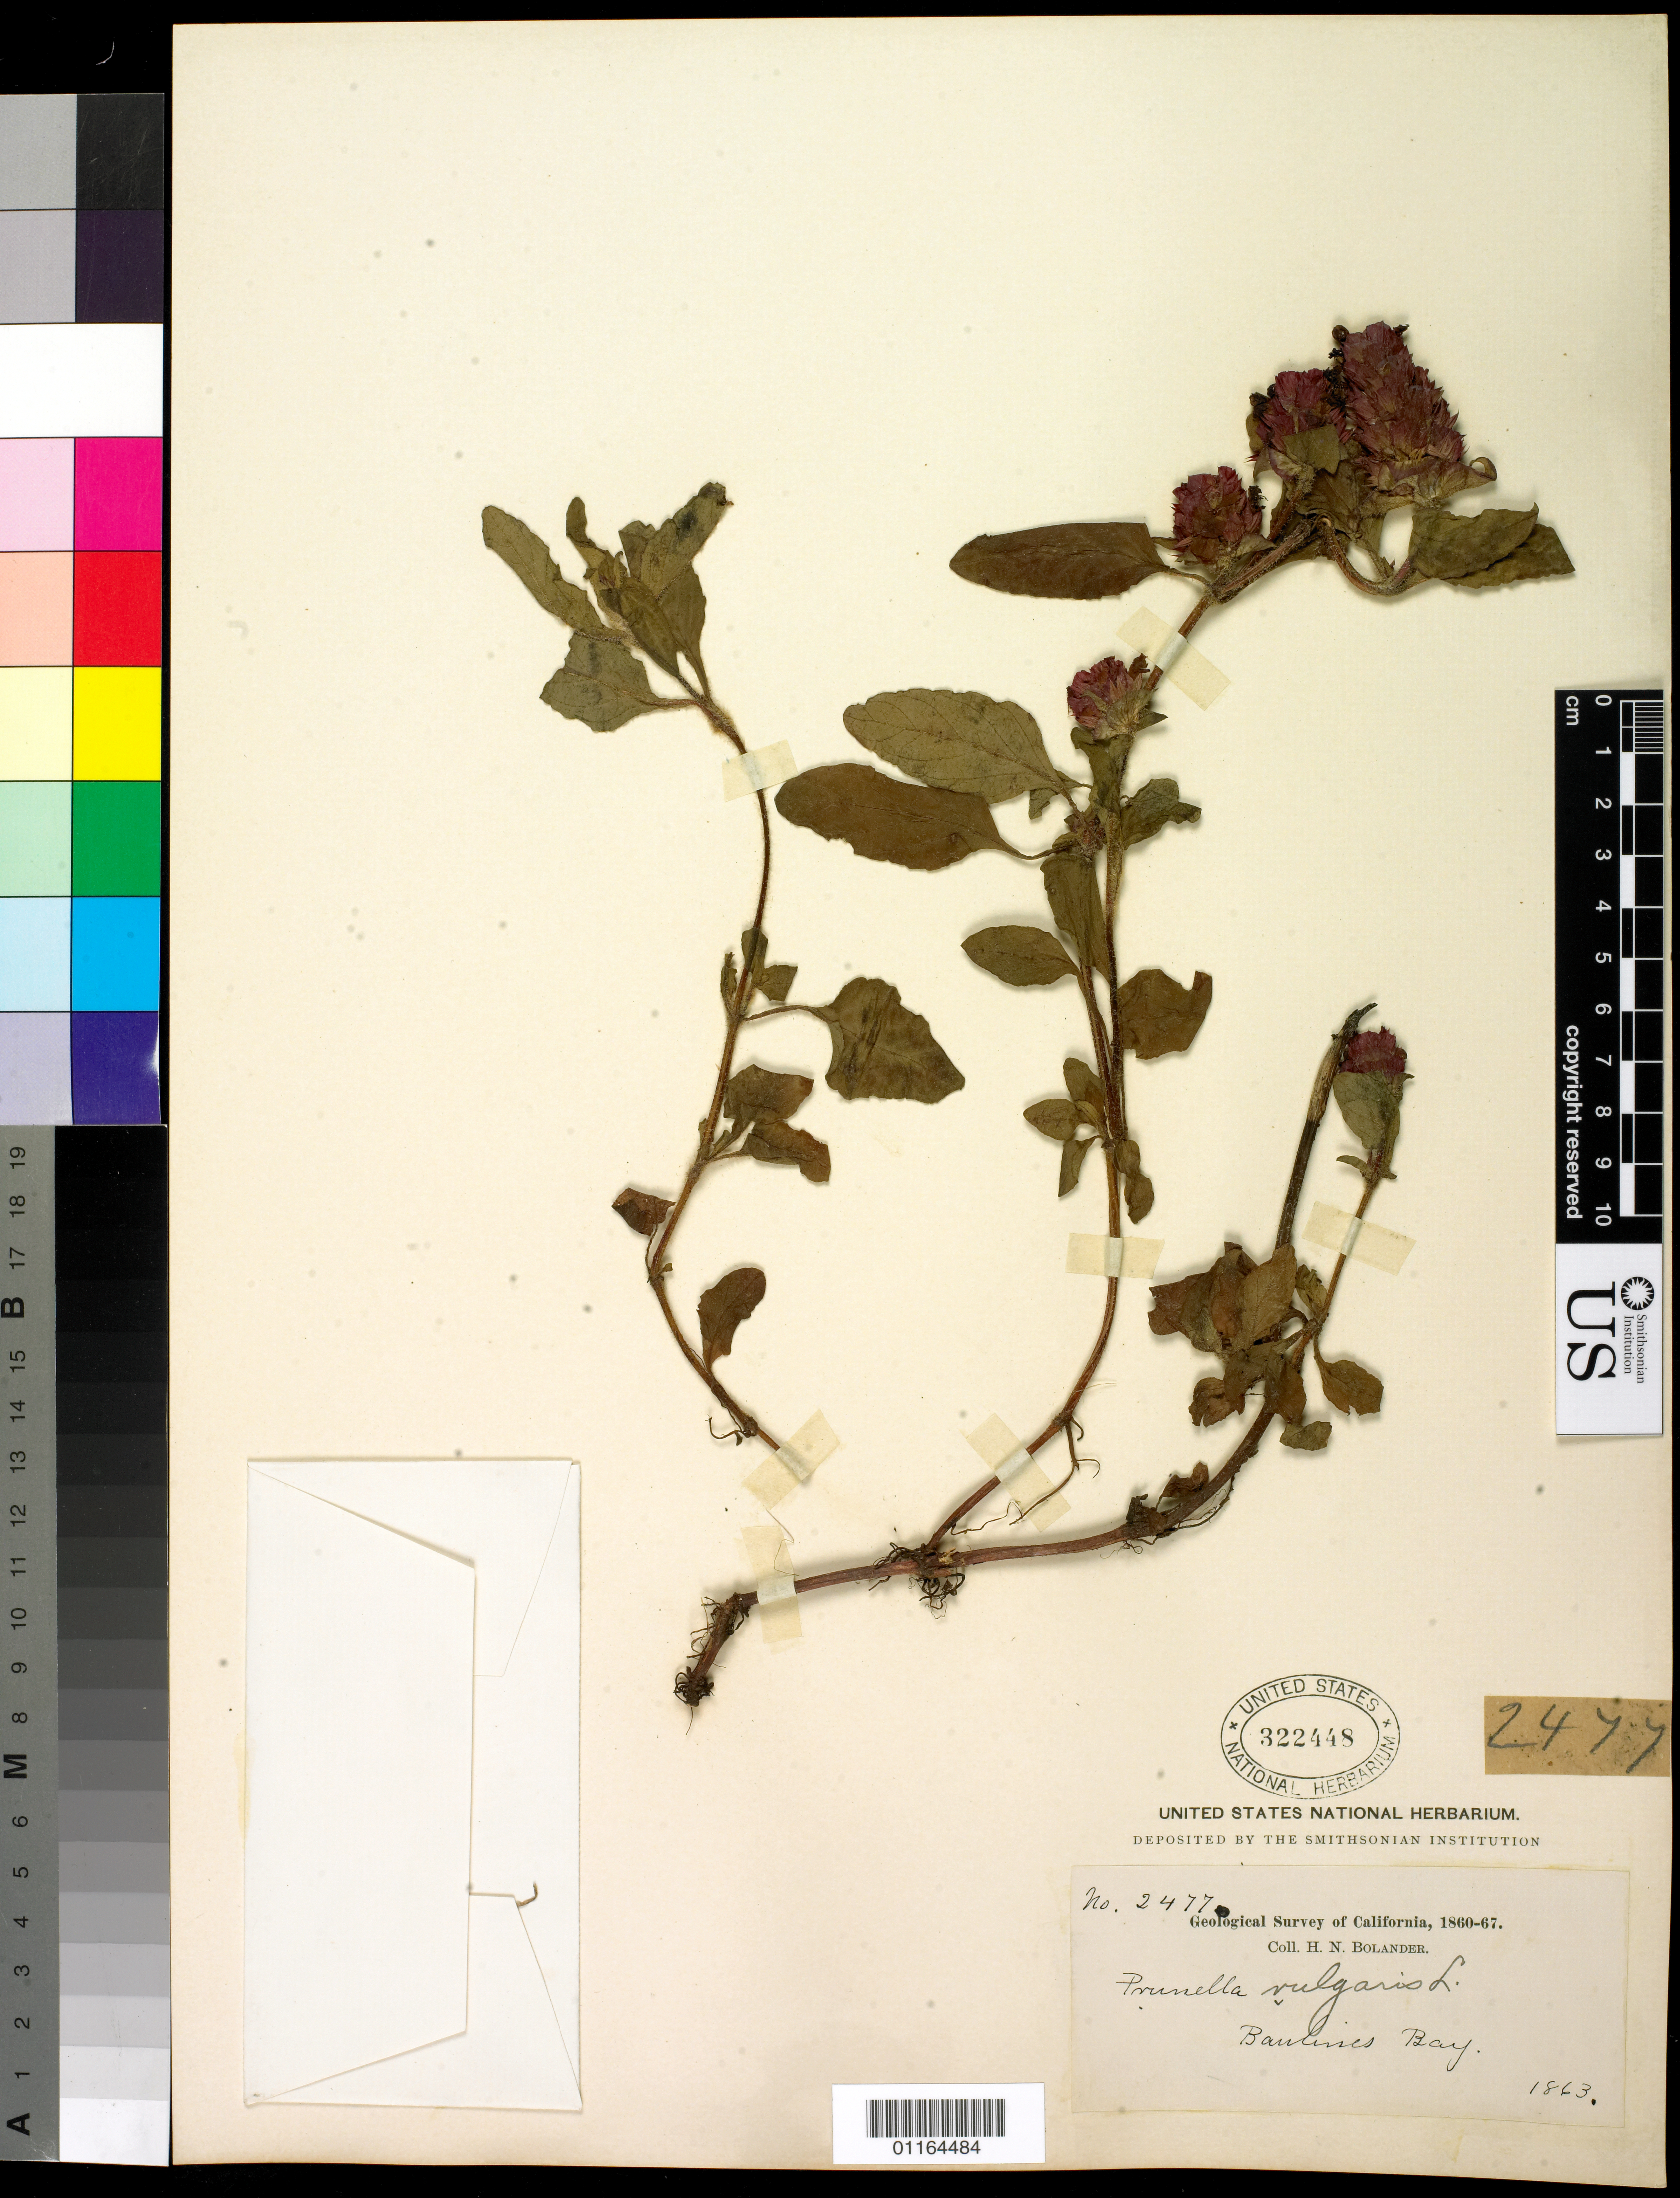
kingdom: Plantae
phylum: Tracheophyta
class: Magnoliopsida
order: Lamiales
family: Lamiaceae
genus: Prunella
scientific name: Prunella vulgaris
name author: L.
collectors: H. Bolander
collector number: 2477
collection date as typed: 1863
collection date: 1863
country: United States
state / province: California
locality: [Baulines] Bay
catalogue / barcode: US 322448